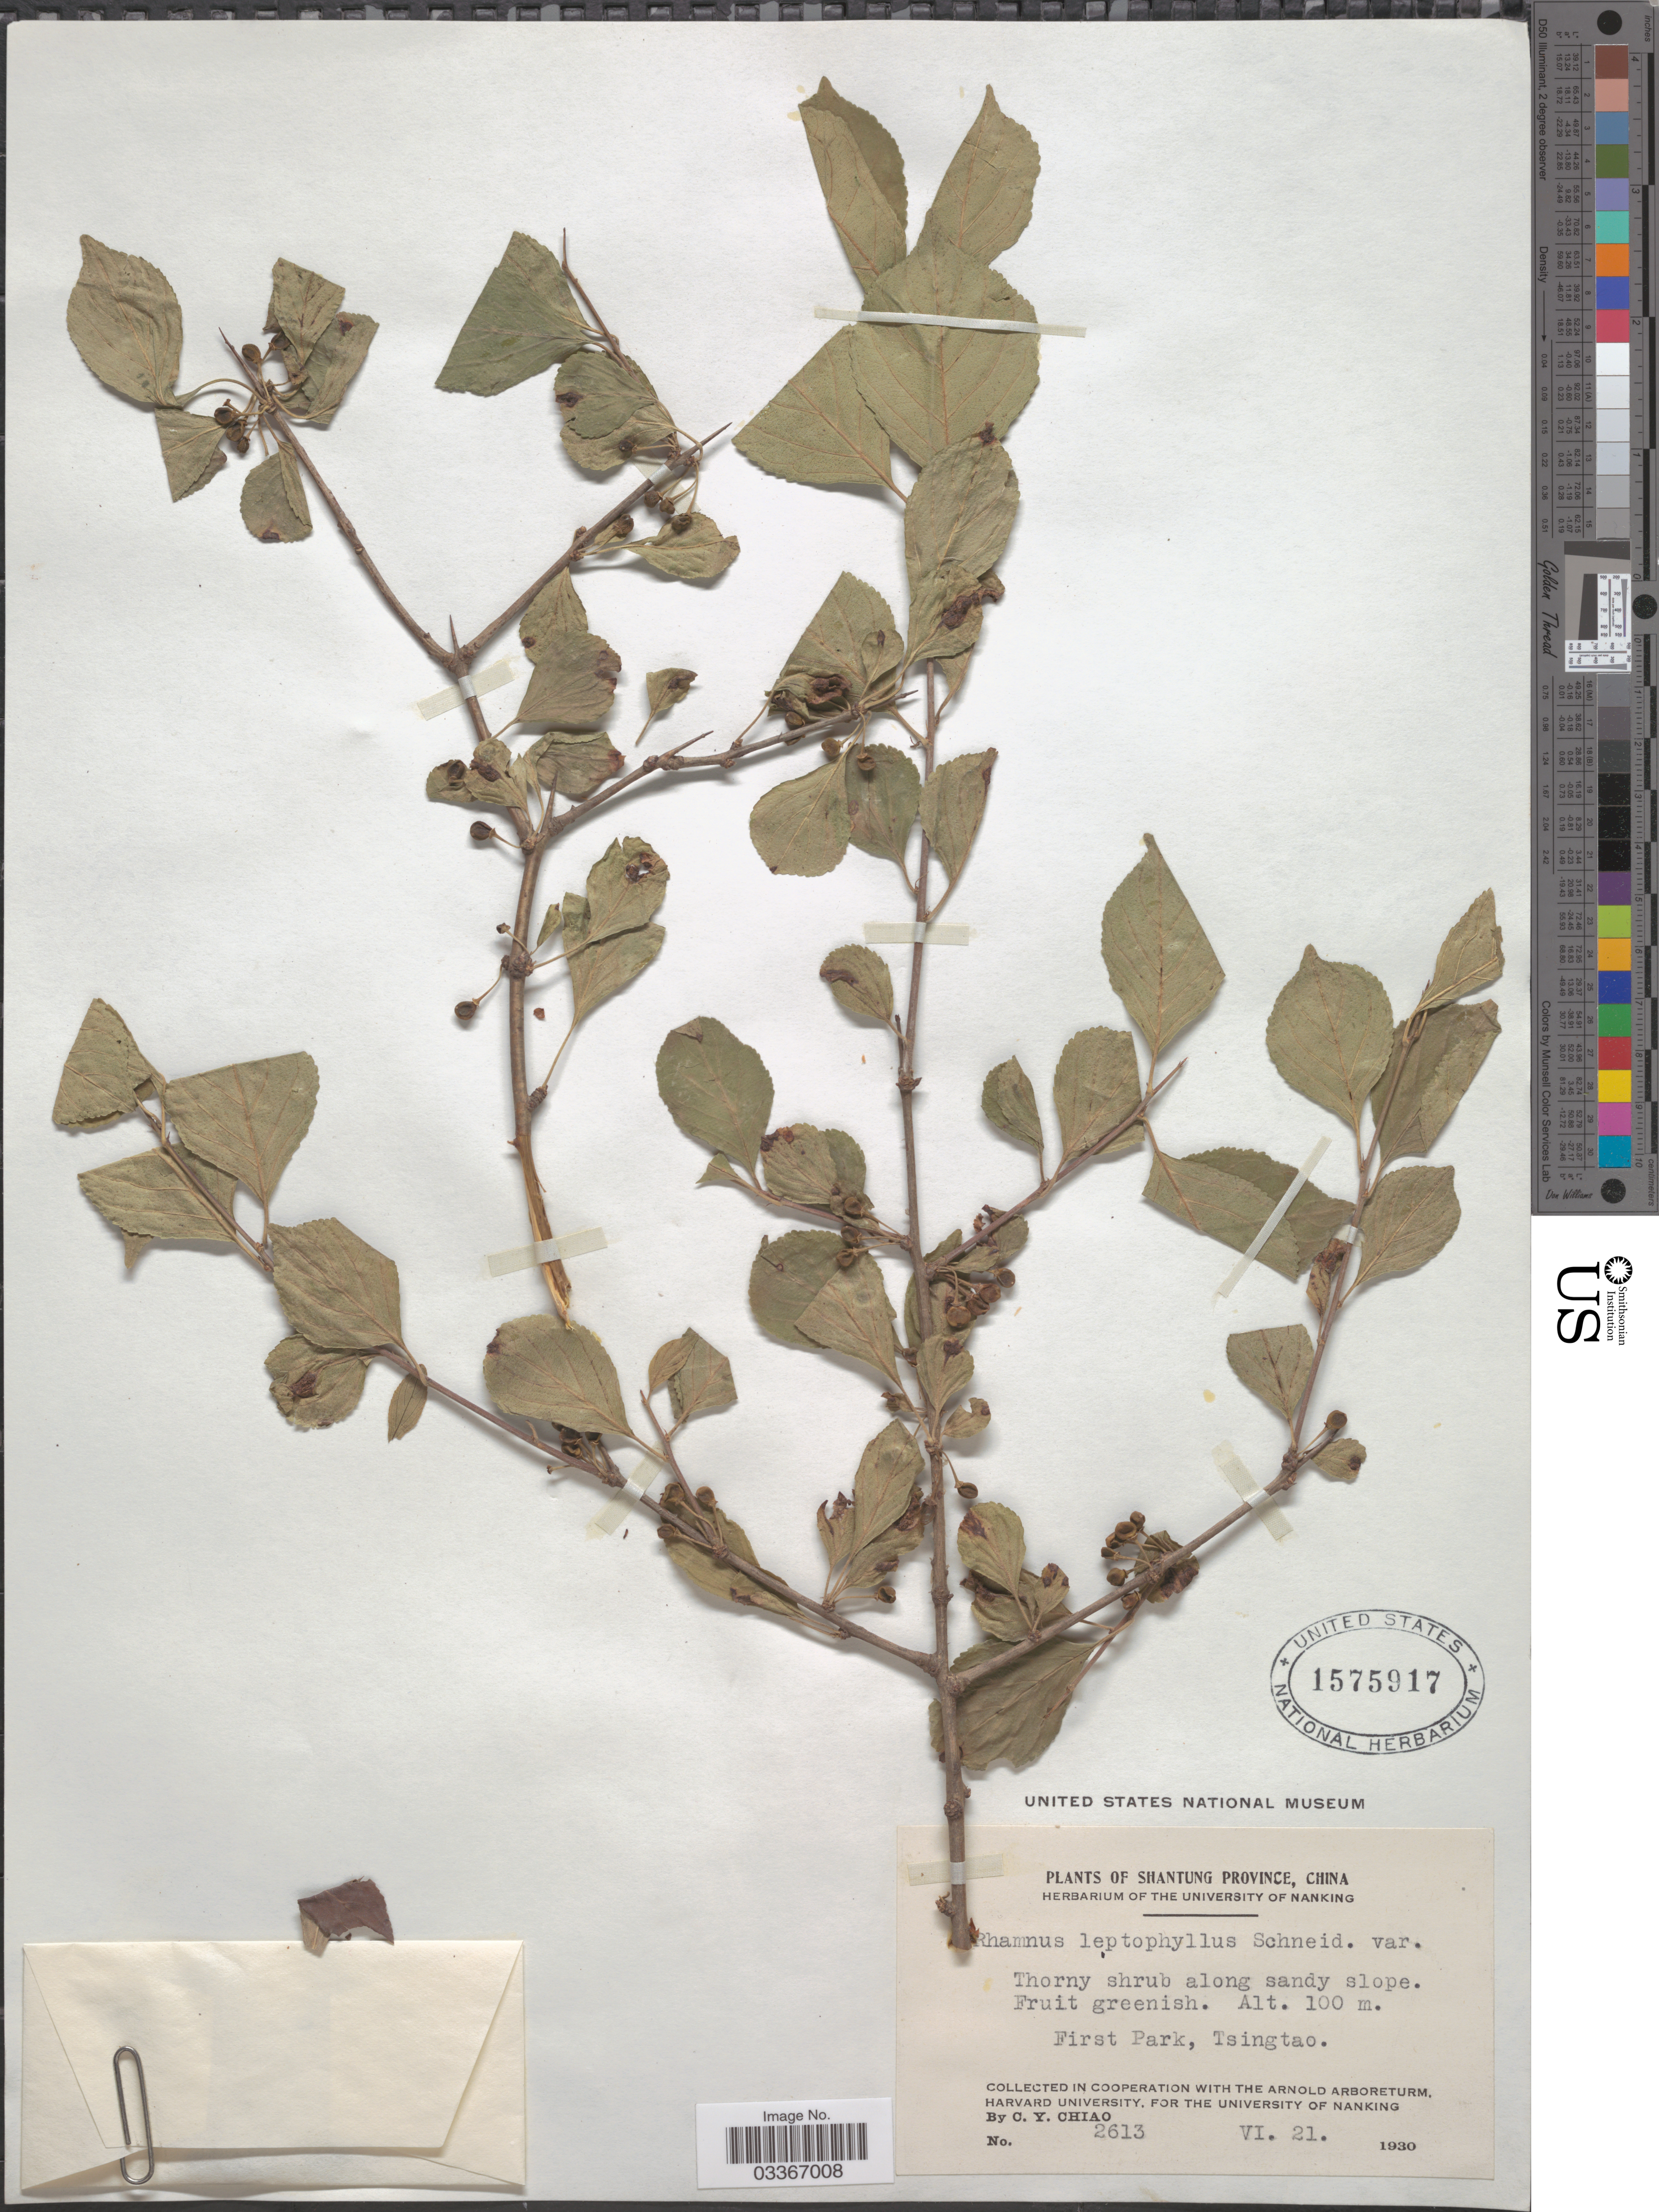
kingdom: Plantae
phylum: Tracheophyta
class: Magnoliopsida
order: Rosales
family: Rhamnaceae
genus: Rhamnus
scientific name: Rhamnus leptophylla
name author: C.K. Schneid.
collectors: C. Y. Chiao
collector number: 2613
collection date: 1930-06-21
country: China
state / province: Shandong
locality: Shantung Province. First Park, Tsingtao.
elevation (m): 100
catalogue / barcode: US 1575917